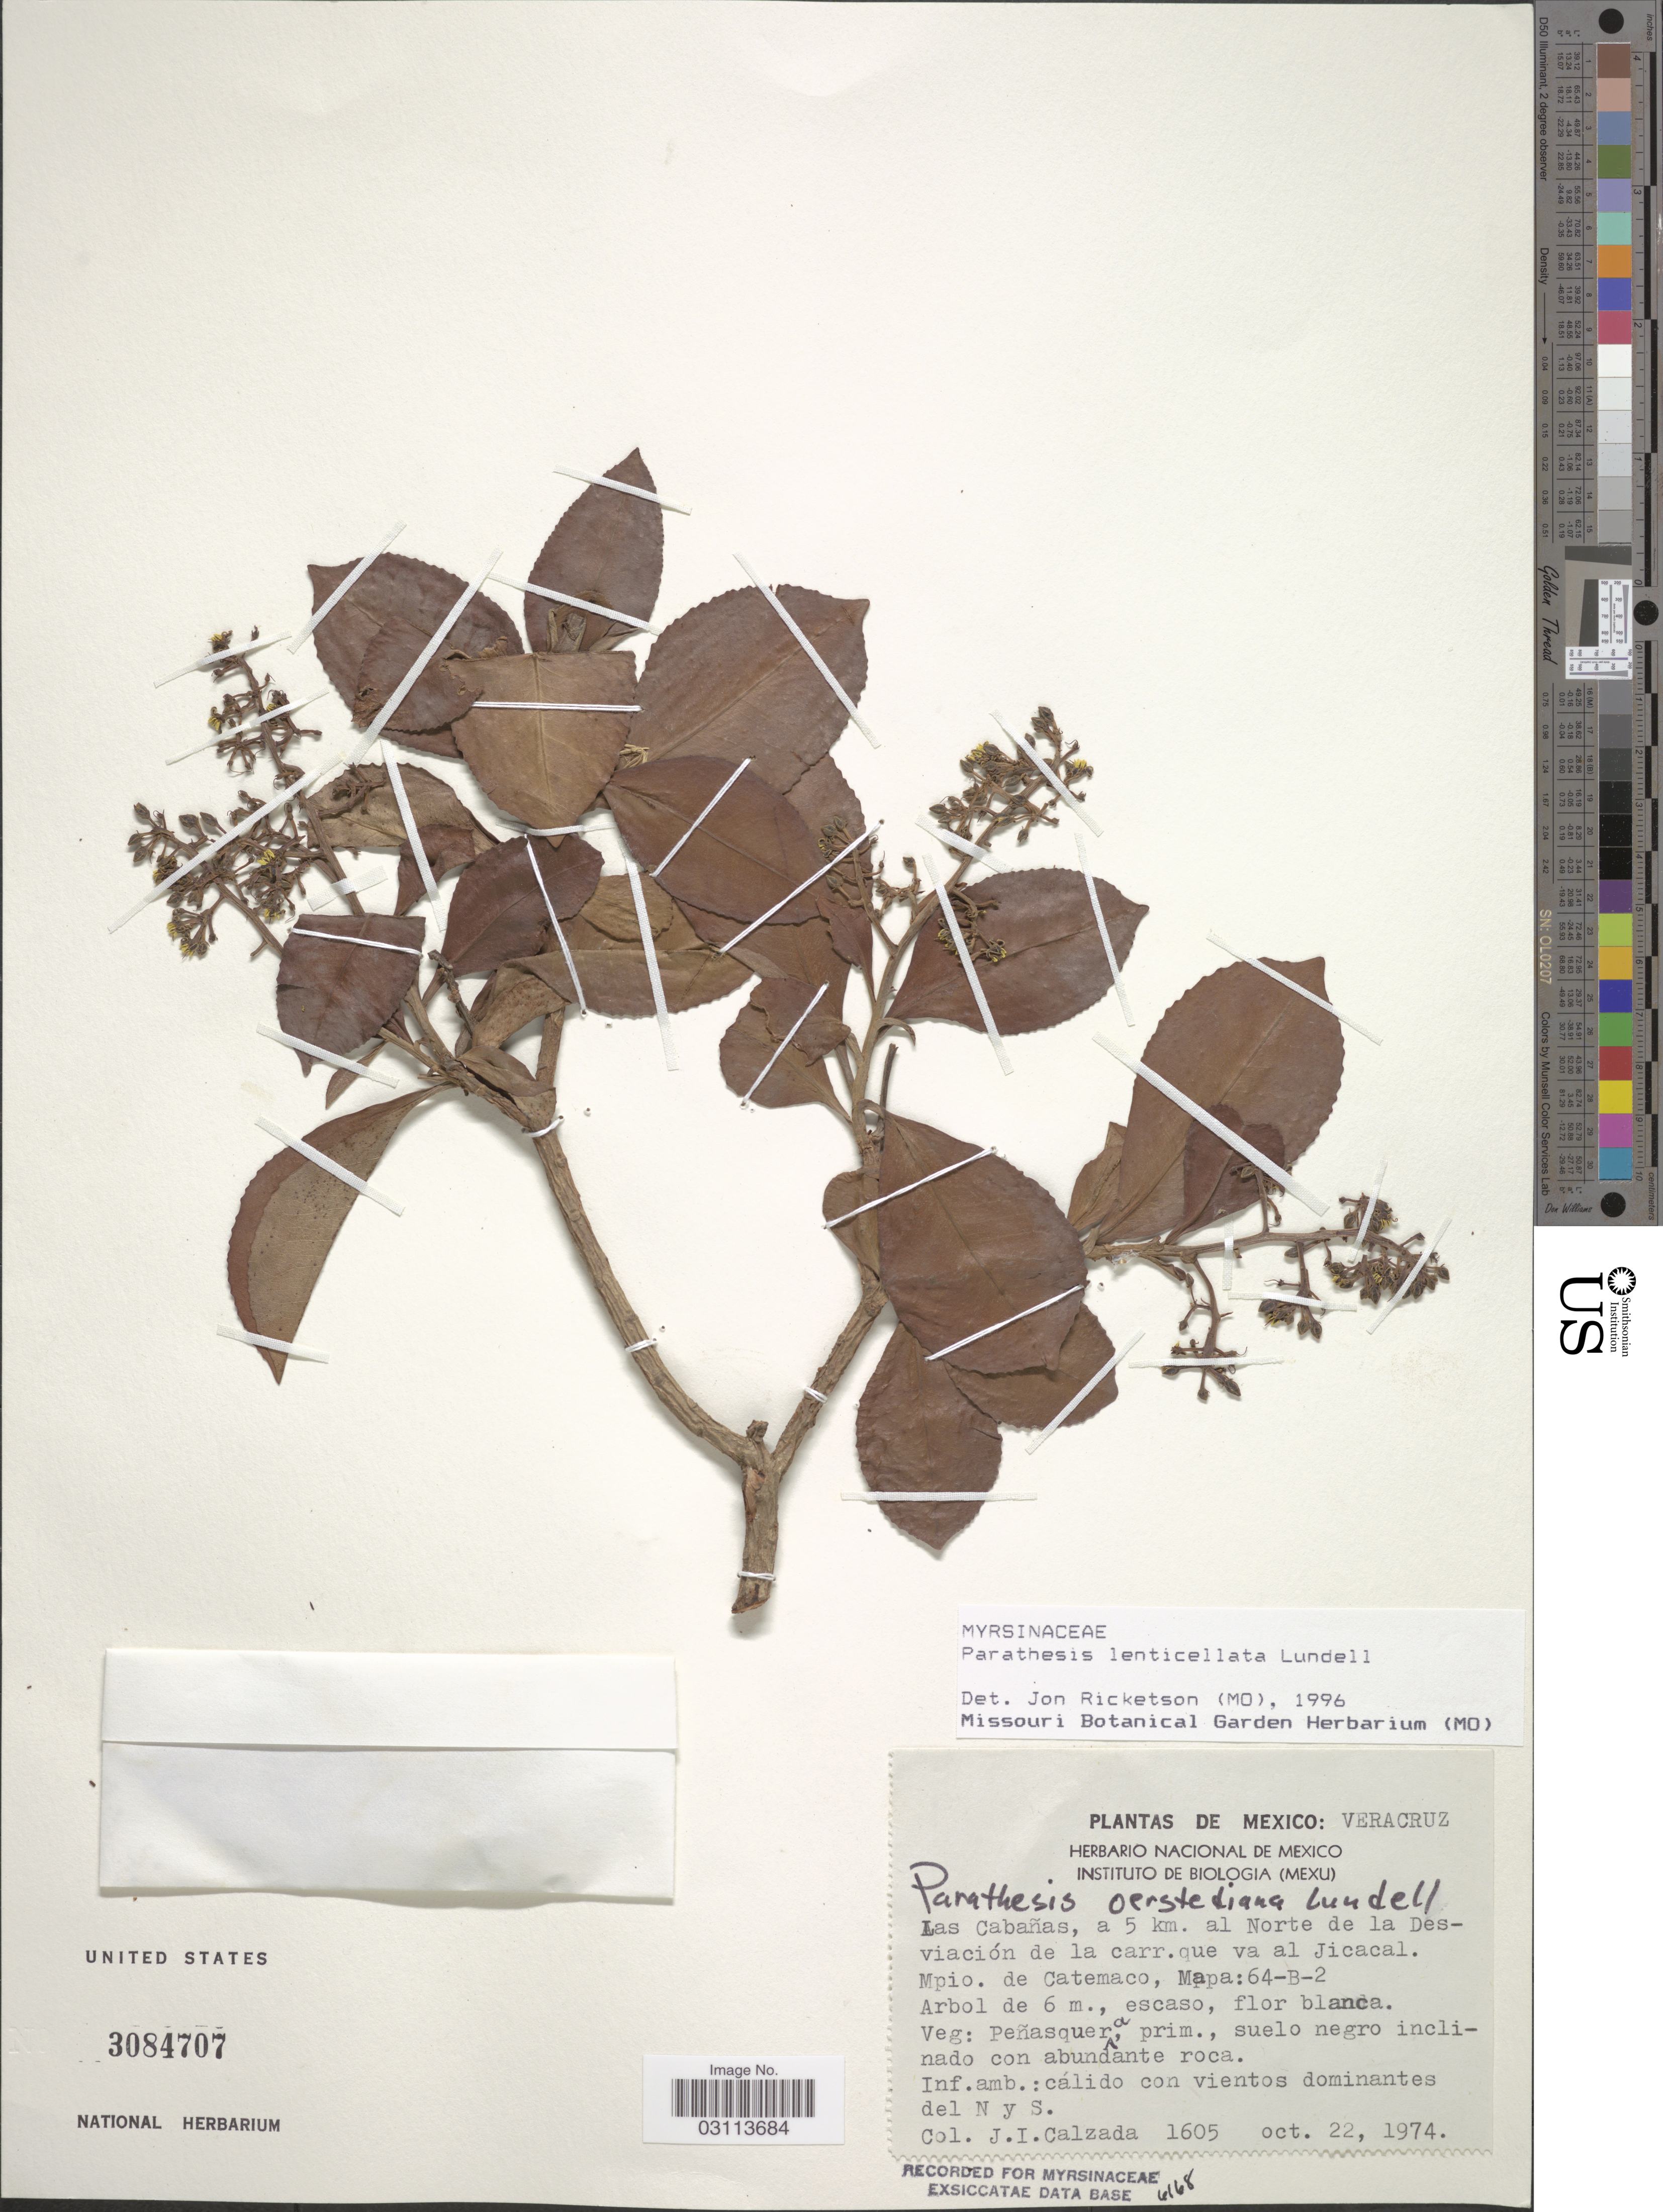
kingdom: Plantae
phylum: Tracheophyta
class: Magnoliopsida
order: Ericales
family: Primulaceae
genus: Parathesis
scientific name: Parathesis lenticellata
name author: Lundell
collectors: J. I. Calzada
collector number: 1605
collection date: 1974-10-22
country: Mexico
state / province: Veracruz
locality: Veracruz. Las Cabañas, a 5 km. al Norte de la Desviación de la carr. que va al Jicacal. Mpio. de Catemaco. Mapa: 64-B-2.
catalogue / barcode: US 3084707